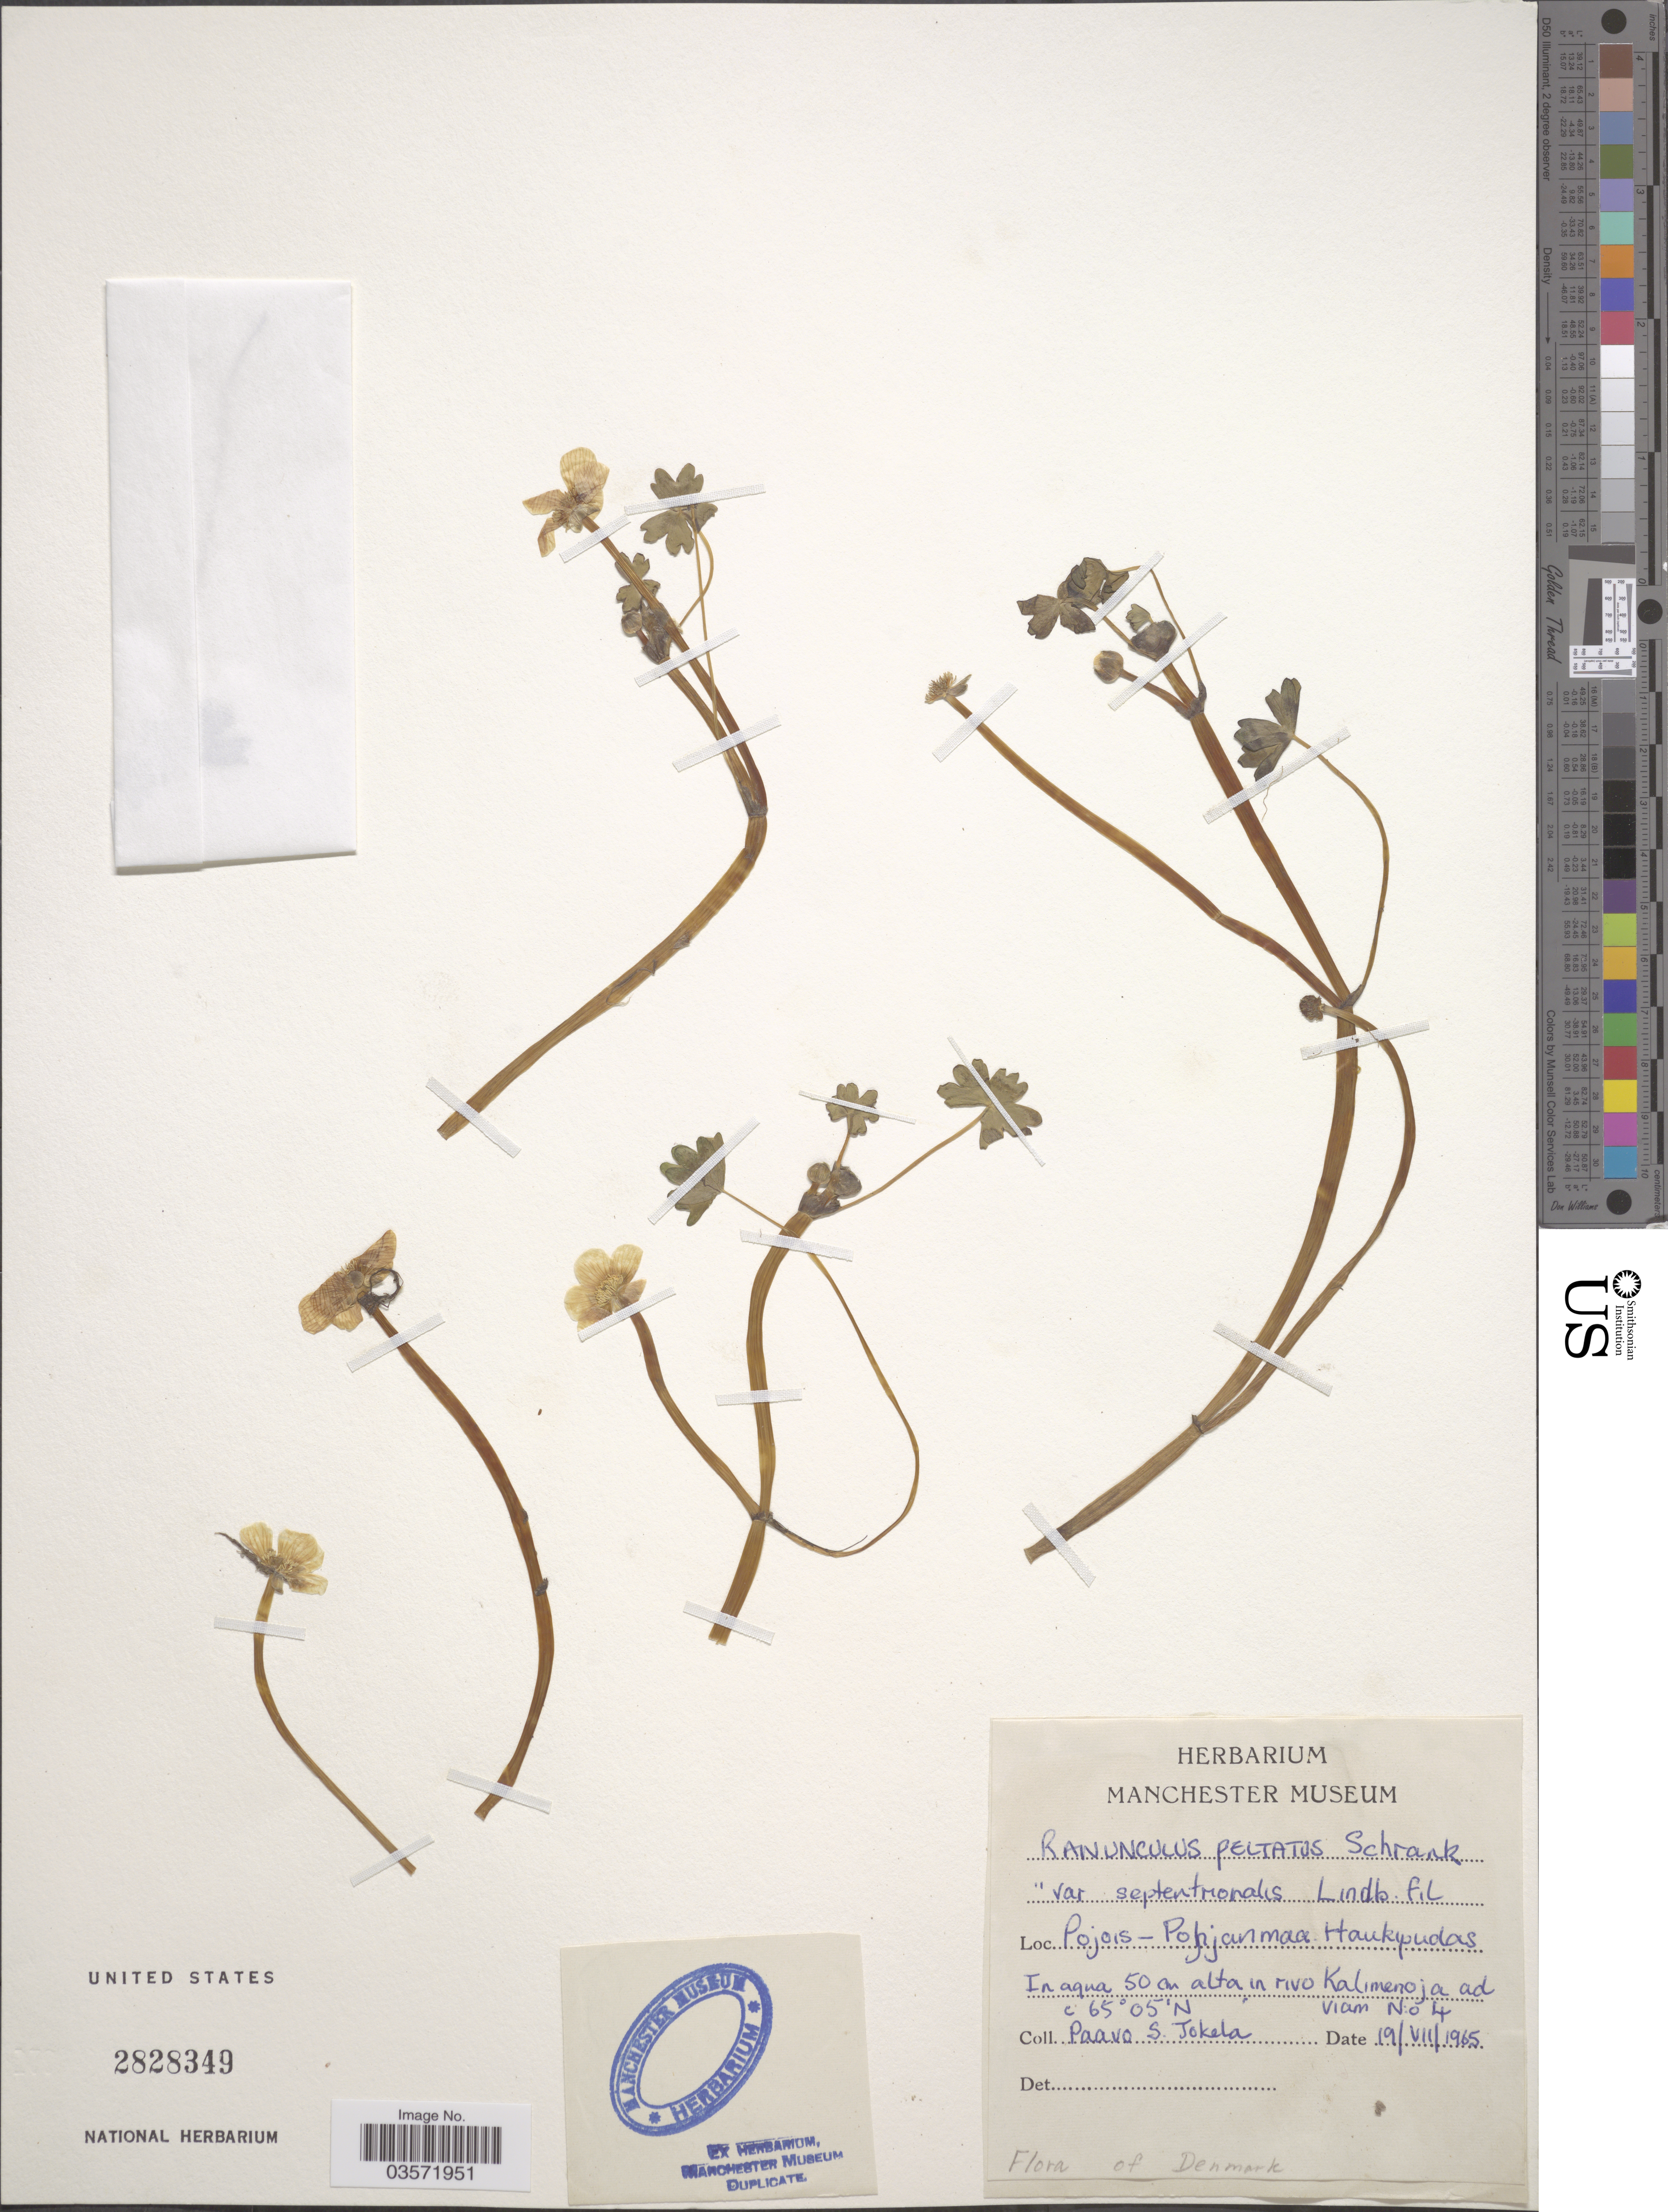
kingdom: Plantae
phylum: Tracheophyta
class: Magnoliopsida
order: Ranunculales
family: Ranunculaceae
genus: Ranunculus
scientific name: Ranunculus peltatus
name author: Schrank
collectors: P. Jokela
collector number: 4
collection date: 1965-07-19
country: Denmark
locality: Pojois - Pohjanmaa Haukipudas. In aqua 50 cm alta in rivo Kalimenoja ad viam.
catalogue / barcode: US 2828349